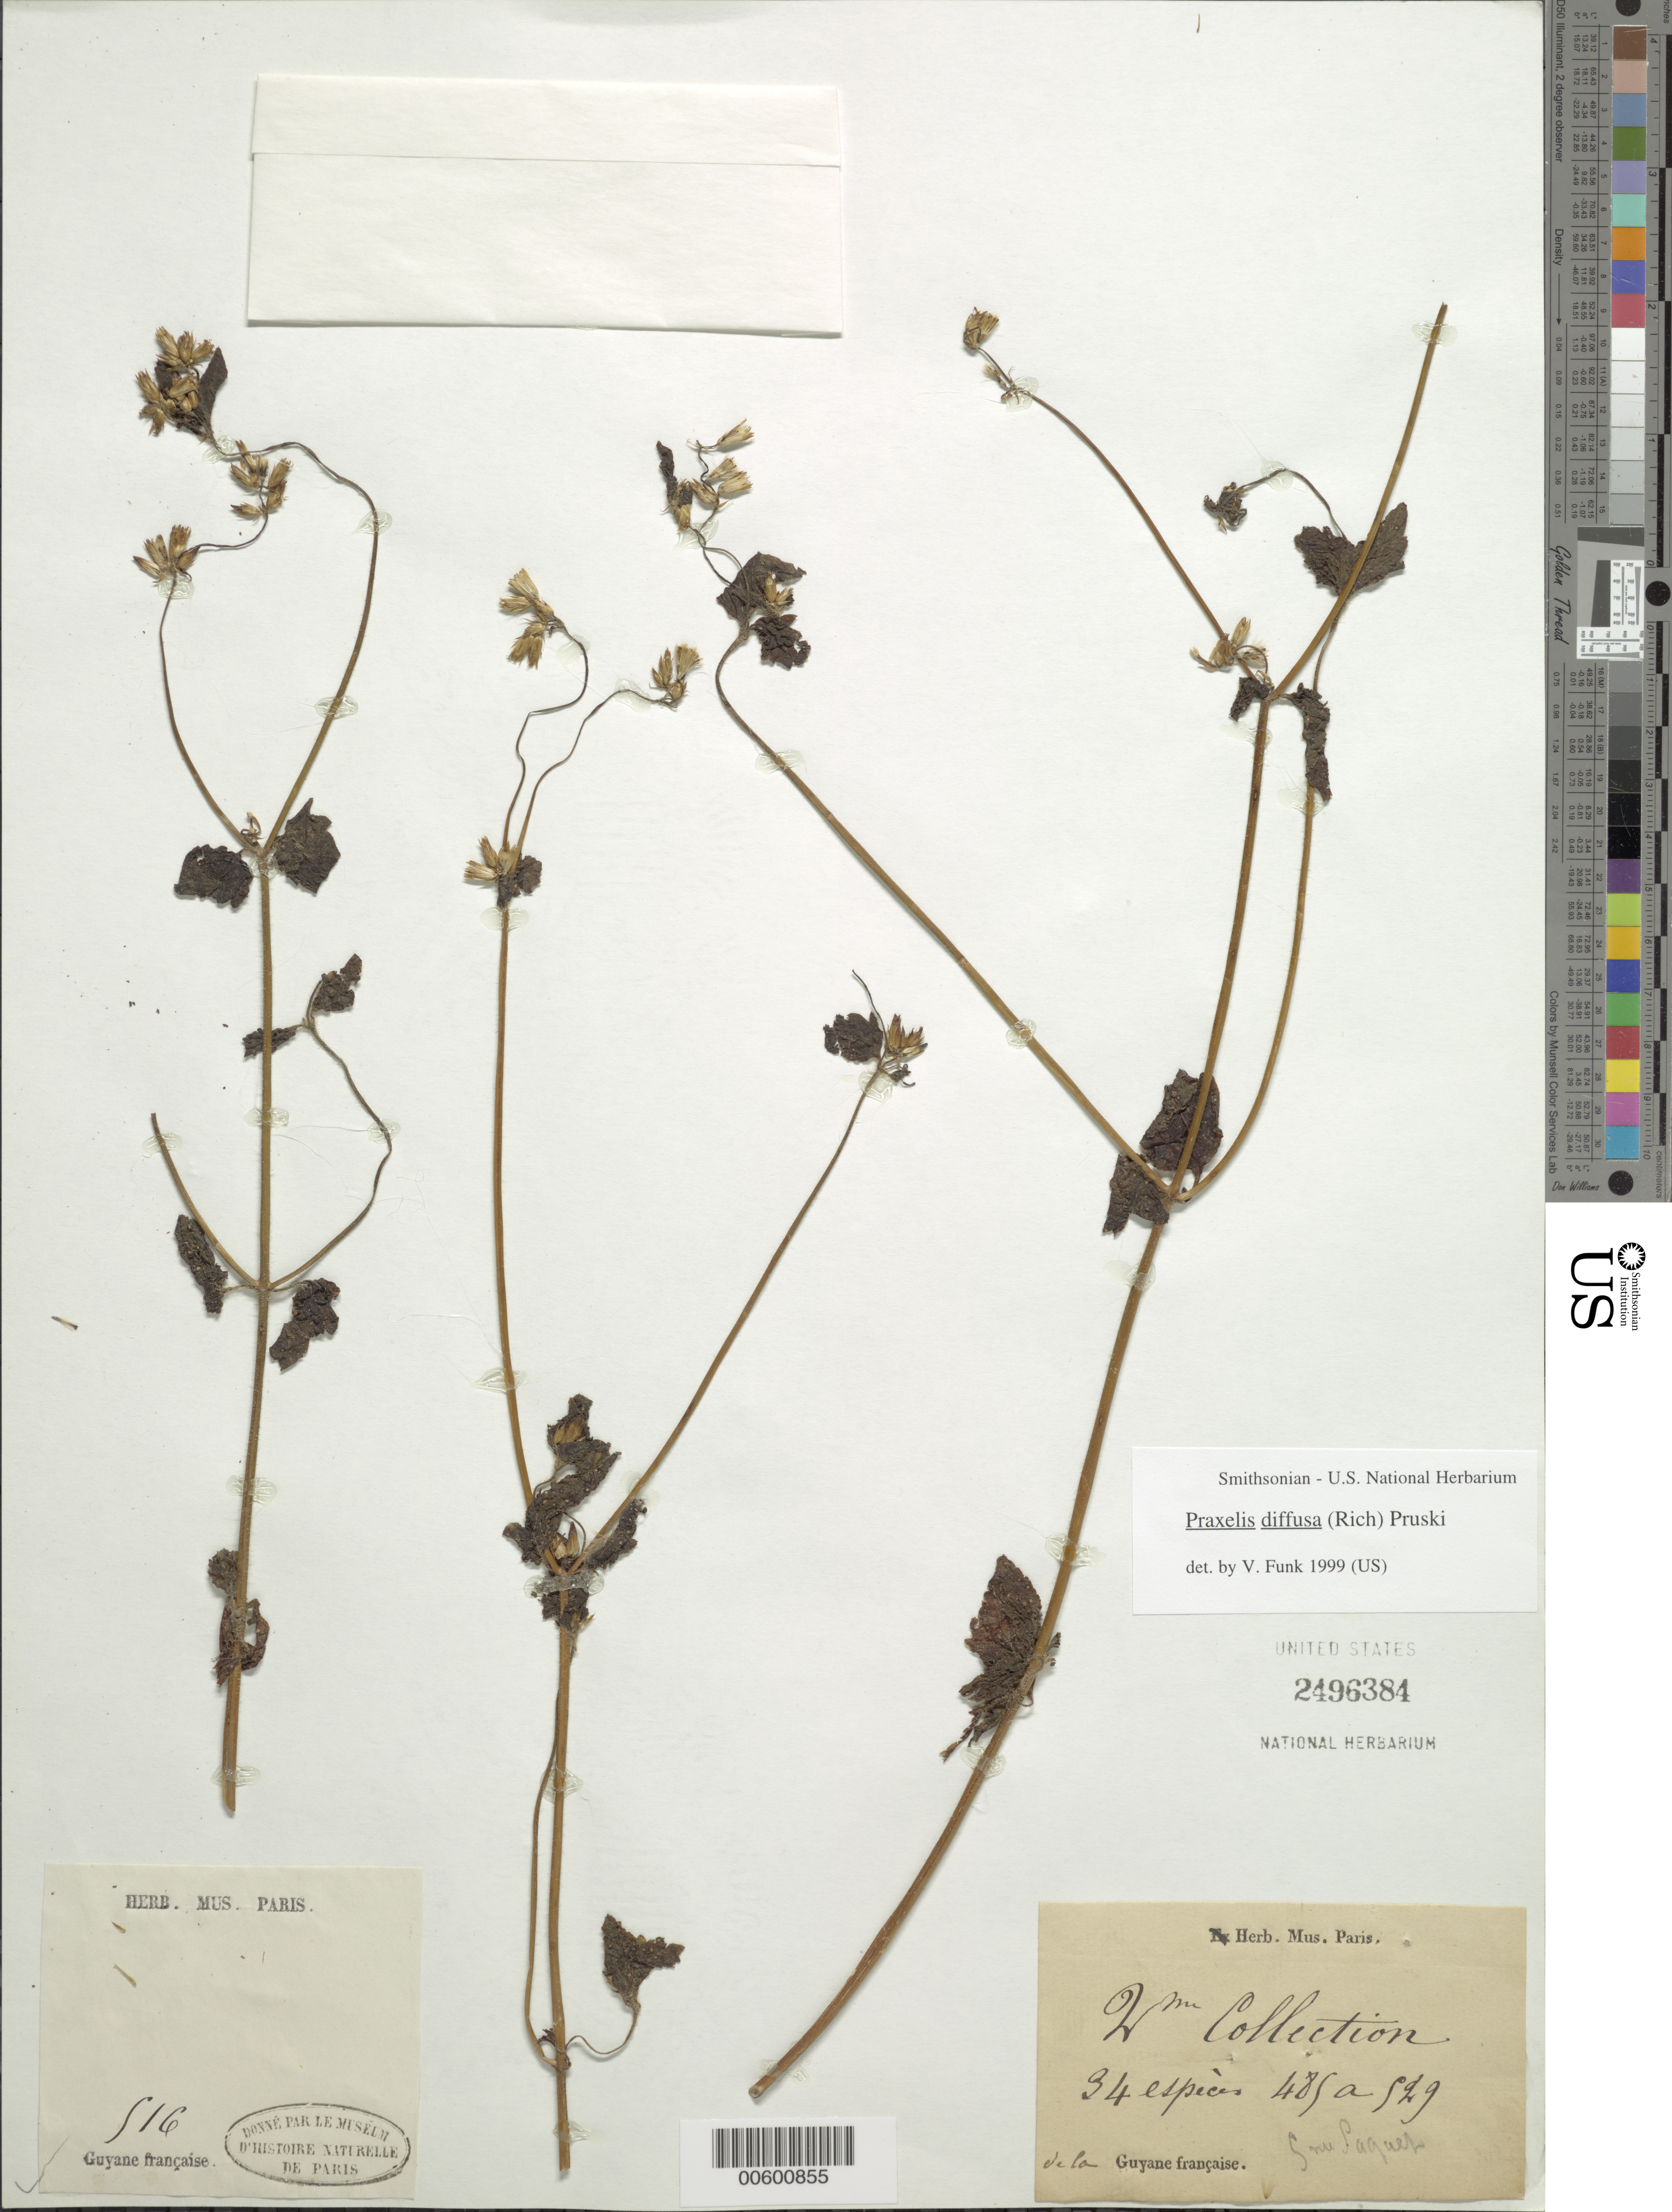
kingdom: Plantae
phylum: Tracheophyta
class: Magnoliopsida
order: Asterales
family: Asteraceae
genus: Praxelis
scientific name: Praxelis diffusa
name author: (Rich.) Pruski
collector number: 516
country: French Guiana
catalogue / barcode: US 2496384